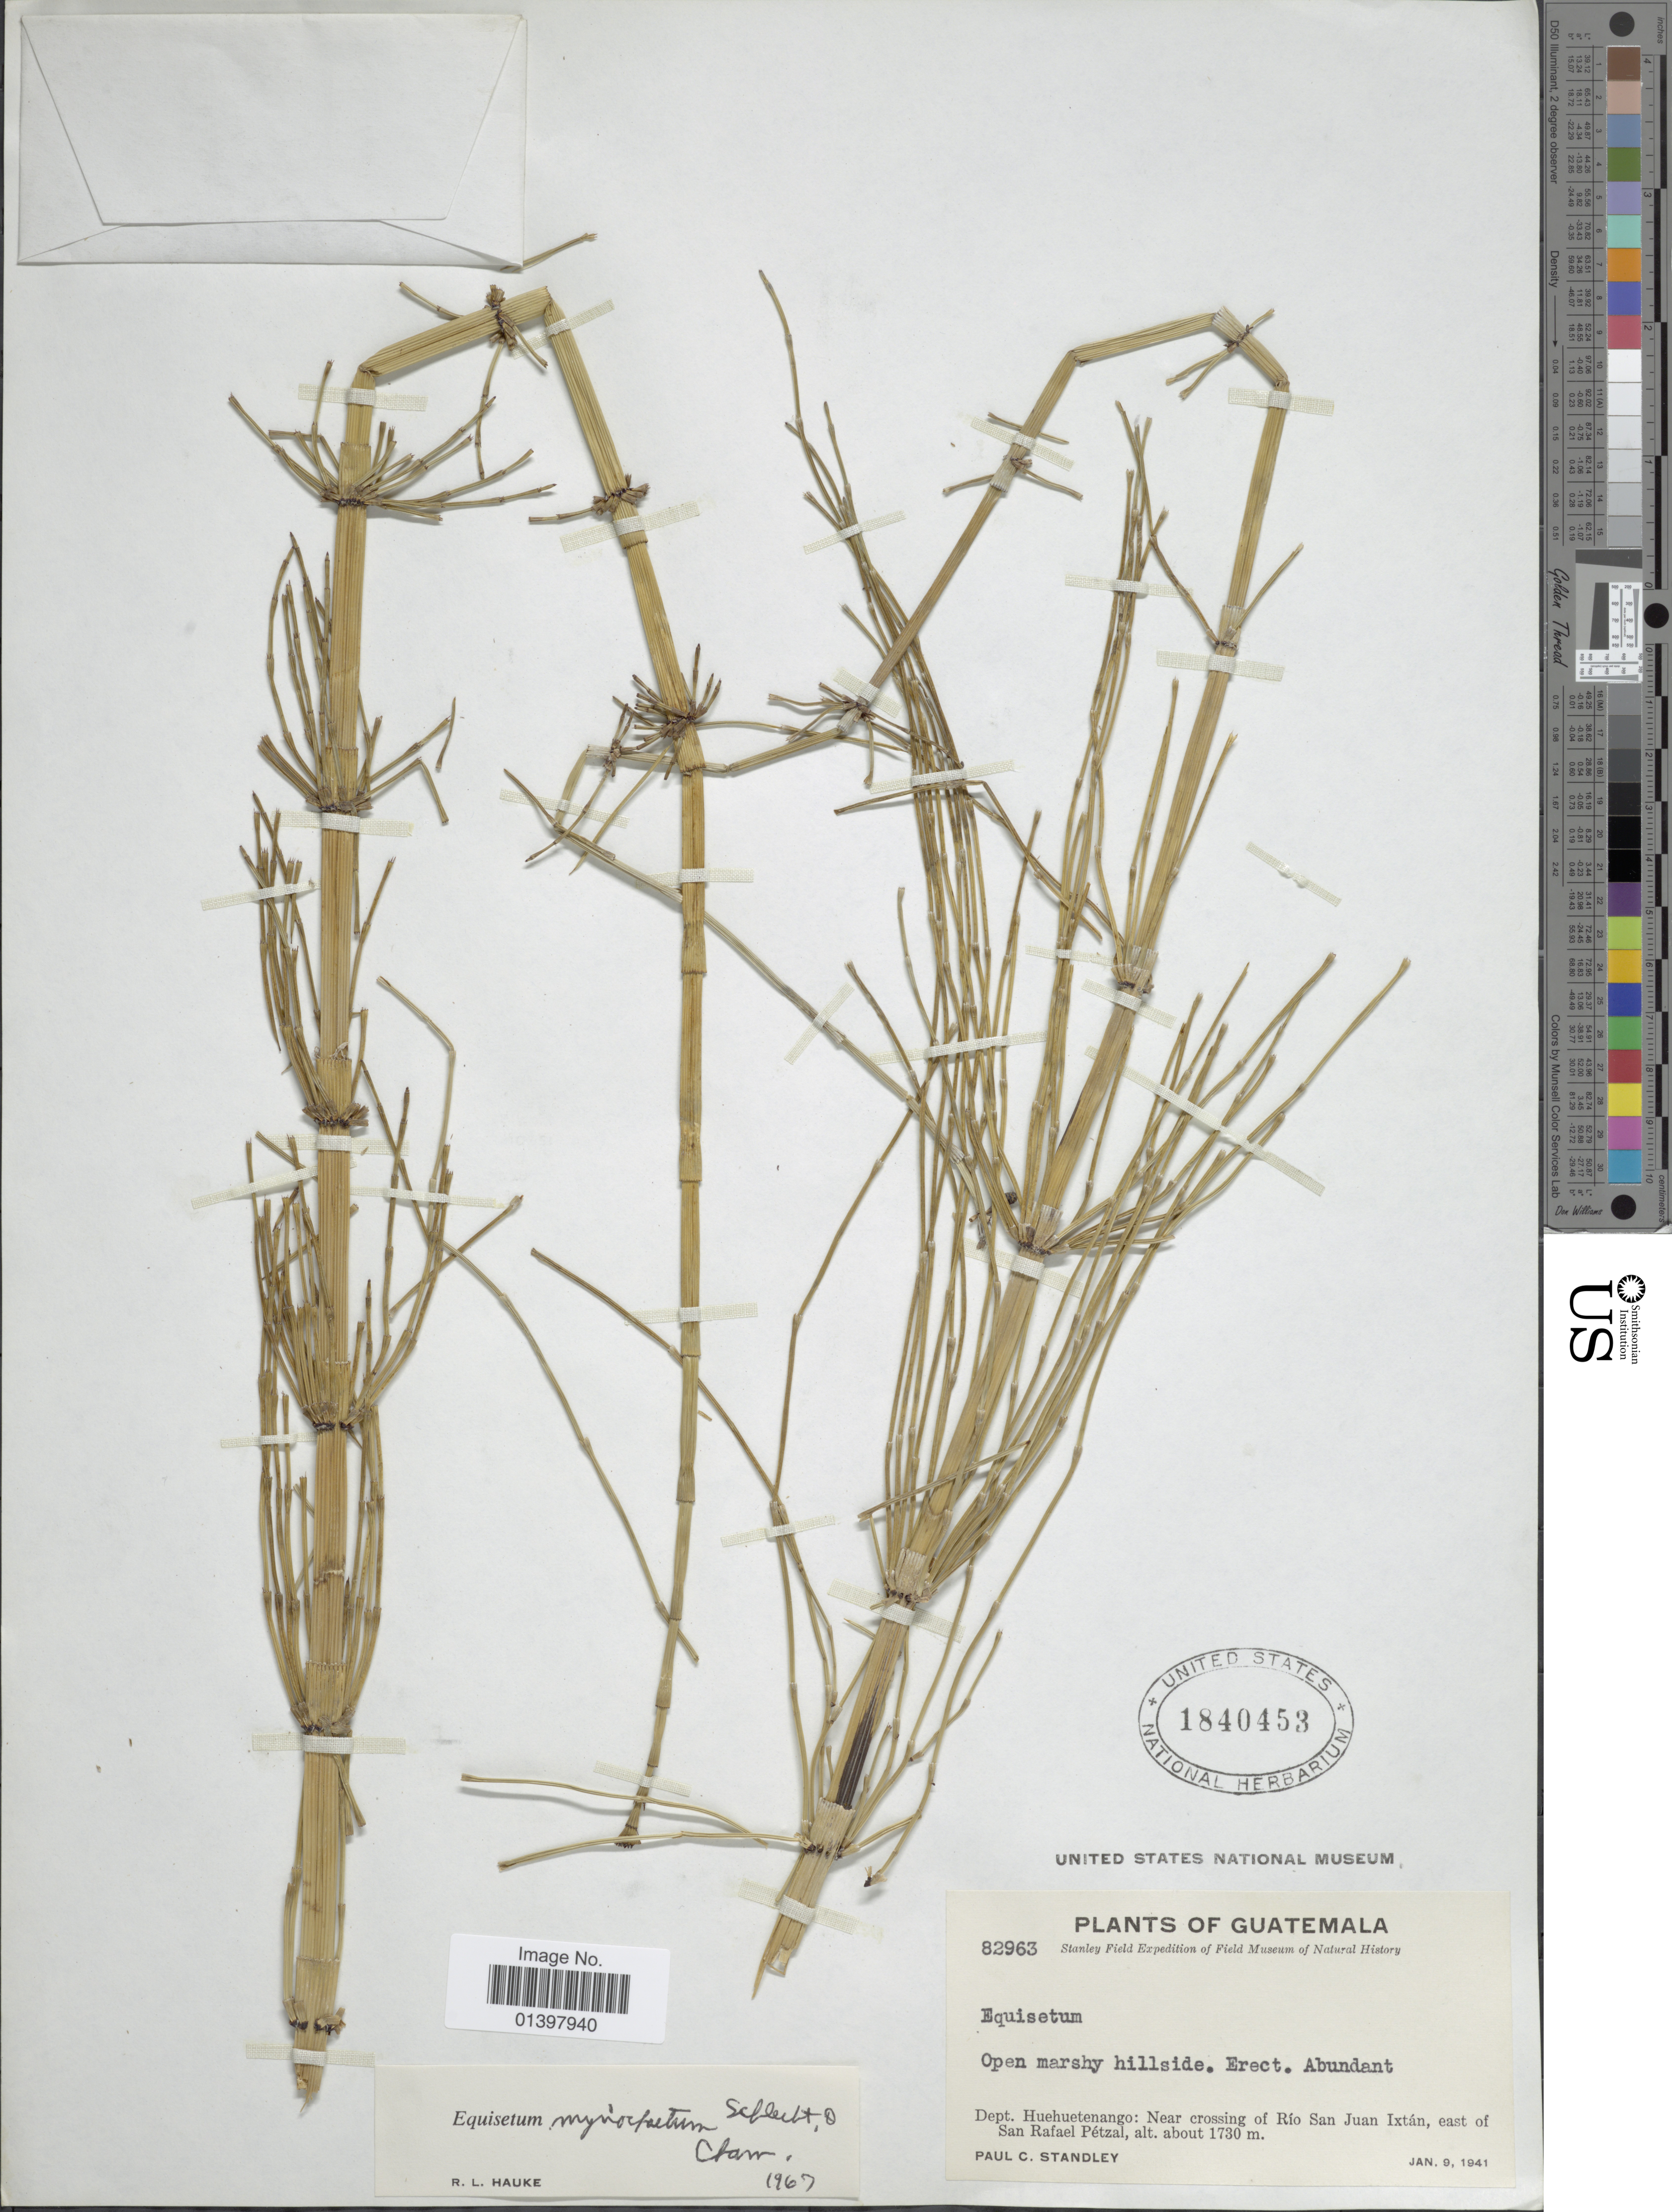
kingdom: Plantae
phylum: Tracheophyta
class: Polypodiopsida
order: Equisetales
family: Equisetaceae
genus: Equisetum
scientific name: Equisetum myriochaetum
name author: Schltdl. & Cham.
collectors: P. C. Standley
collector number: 82963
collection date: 1941-01-09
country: Guatemala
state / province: Huehuetenango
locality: Near crossing of Río San Juan Ixtán, east of San Rafael Pétzal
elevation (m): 1730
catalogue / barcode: US 1840453